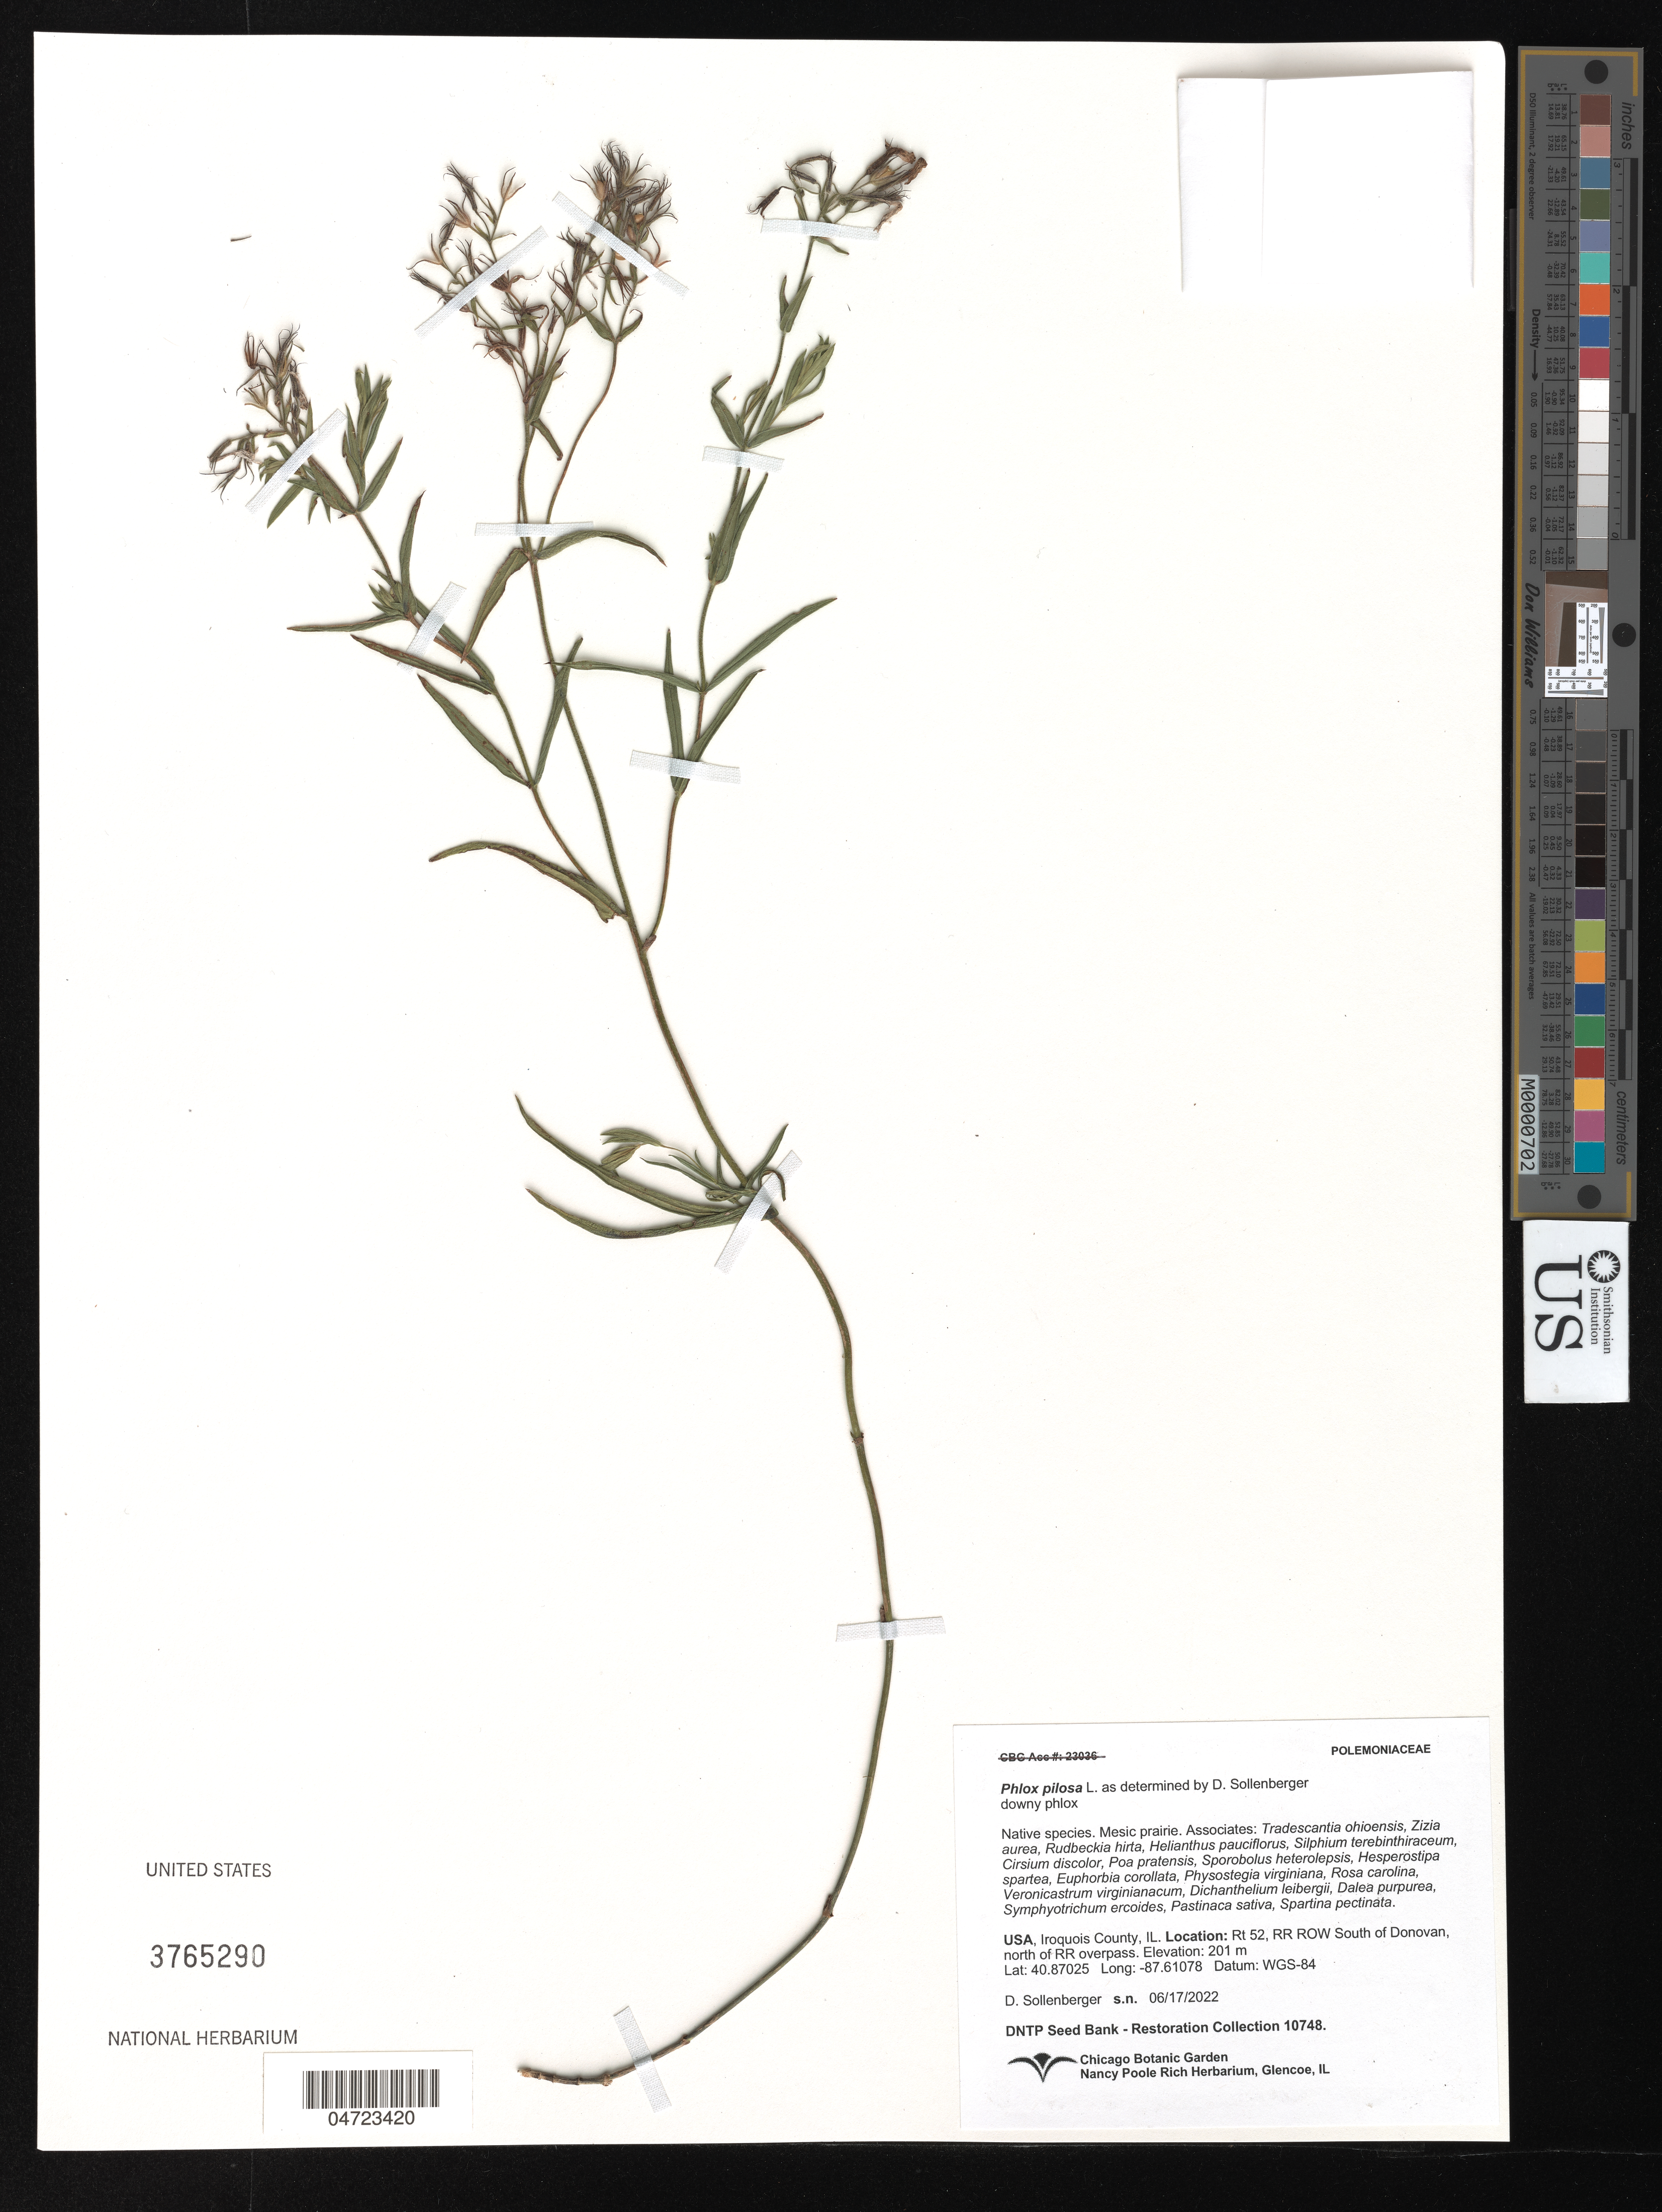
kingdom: Plantae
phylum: Tracheophyta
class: Magnoliopsida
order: Ericales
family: Polemoniaceae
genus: Phlox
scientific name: Phlox pilosa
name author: L.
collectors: D. Sollenberger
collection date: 2022-06-17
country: United States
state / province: Illinois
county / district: Iroquois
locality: Iroquois County. Rt 52, RR ROW South of Donovan, north of RR overpass.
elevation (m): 201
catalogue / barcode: US 3765290